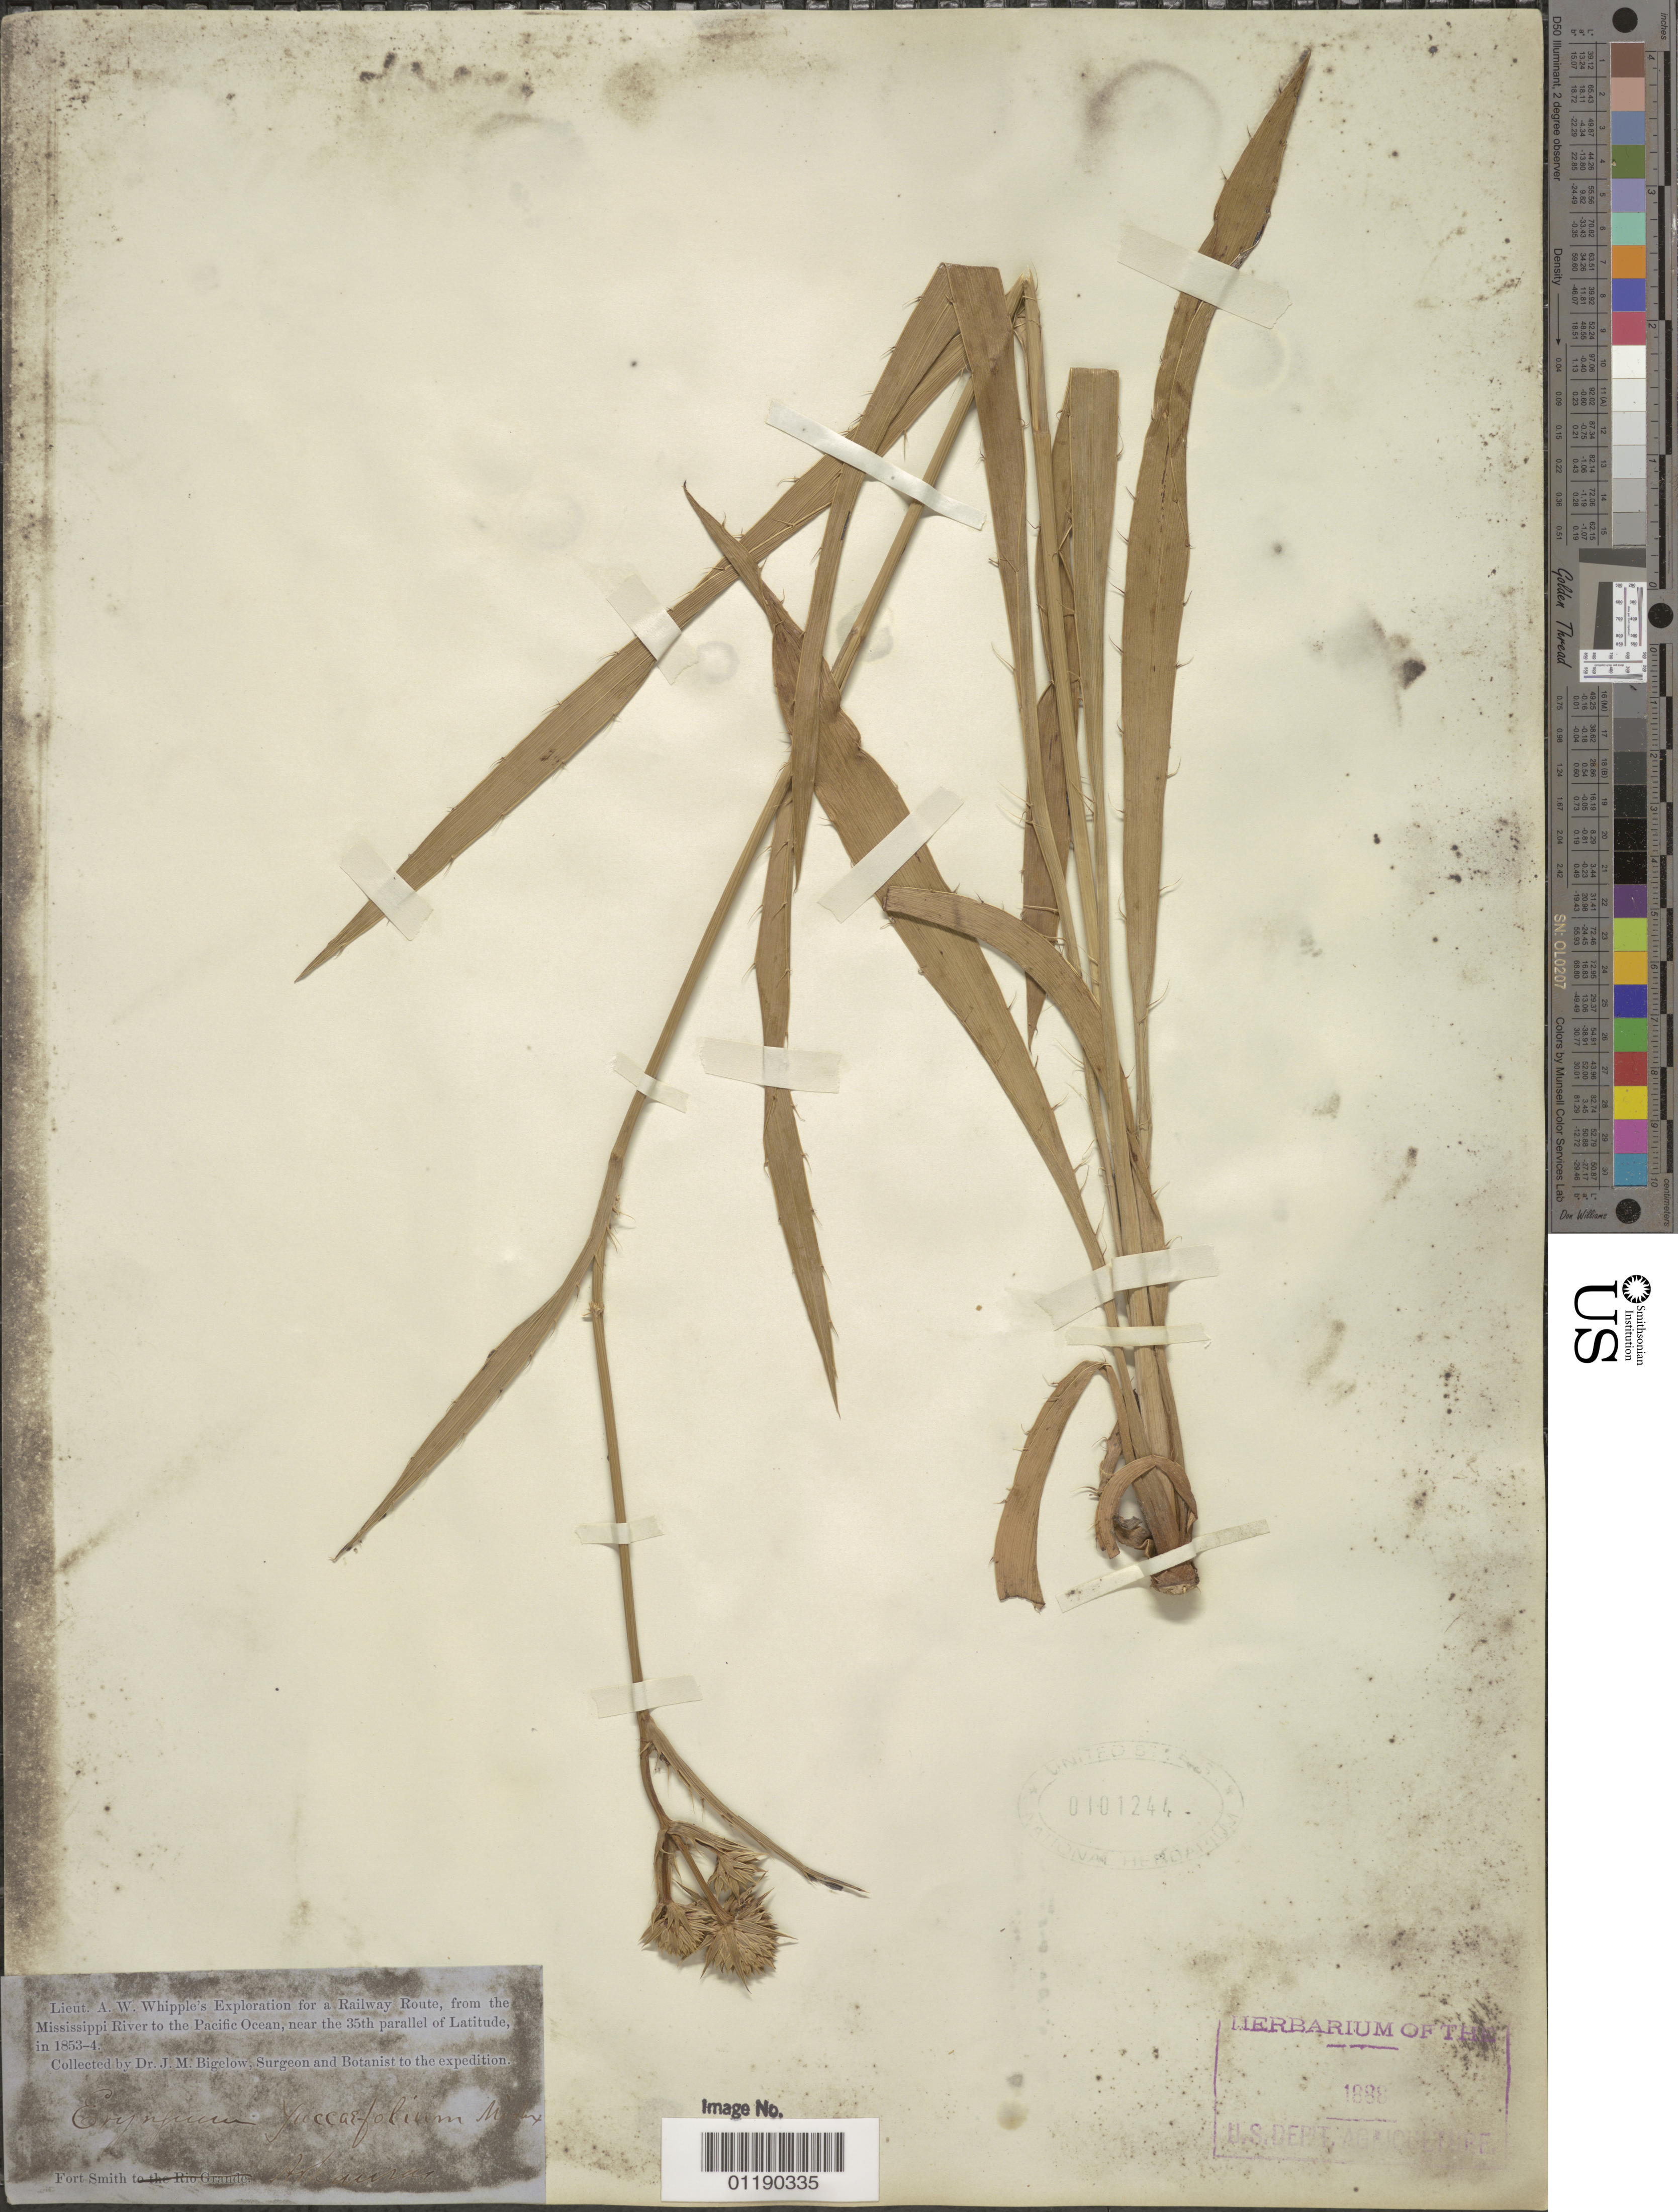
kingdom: Plantae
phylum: Tracheophyta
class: Magnoliopsida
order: Apiales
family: Apiaceae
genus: Eryngium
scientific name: Eryngium yuccifolium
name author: Michx.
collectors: J. M. Bigelow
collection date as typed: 1853 to -- --- 1854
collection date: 1853/1854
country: United States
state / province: Arkansas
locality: Fort Smith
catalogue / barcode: US 101244